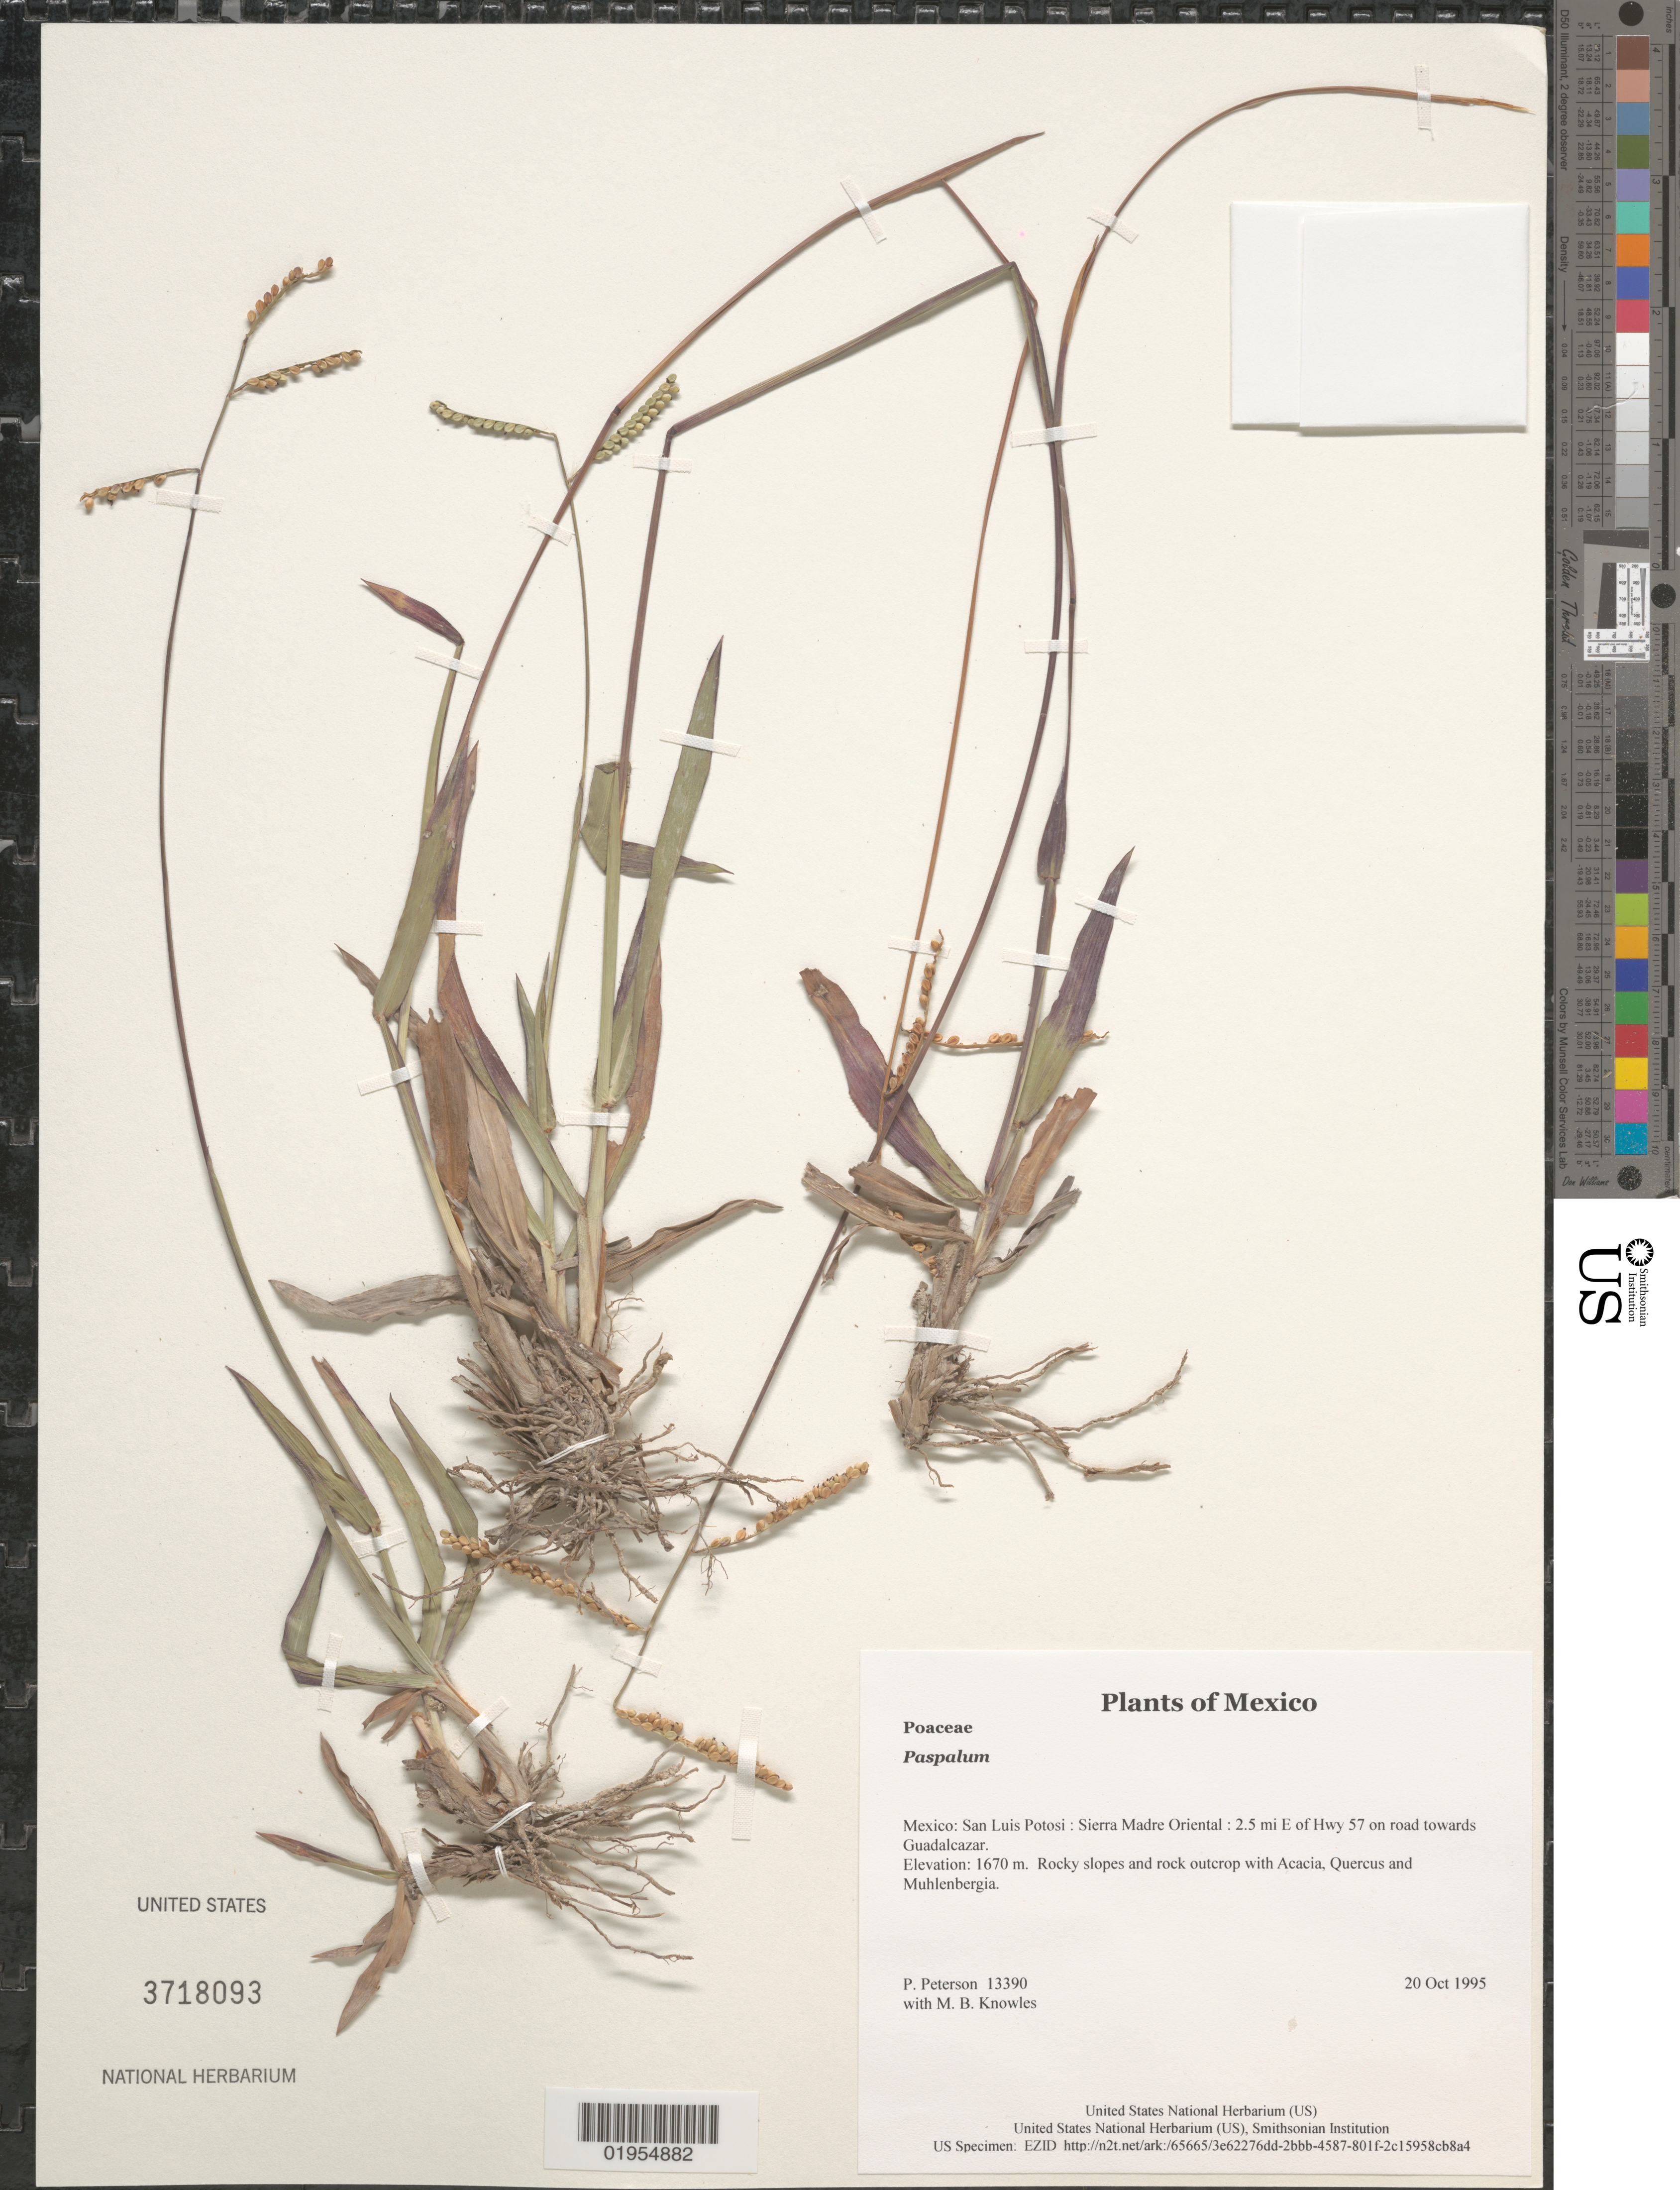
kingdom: Plantae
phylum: Tracheophyta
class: Liliopsida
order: Poales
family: Poaceae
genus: Paspalum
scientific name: Paspalum sp.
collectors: P. M. Peterson & M. B. Knowles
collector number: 13390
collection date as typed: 20 Oct 1995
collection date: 1995-10-20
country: Mexico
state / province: San Luis Potosi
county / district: Sierra Madre Oriental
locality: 2.5 mi E of Hwy 57 on road towards Guadalcazar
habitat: Rocky slopes and rock outcrop with Acacia, Quercus and Muhlenbergia.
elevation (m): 1670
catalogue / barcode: US 3718093